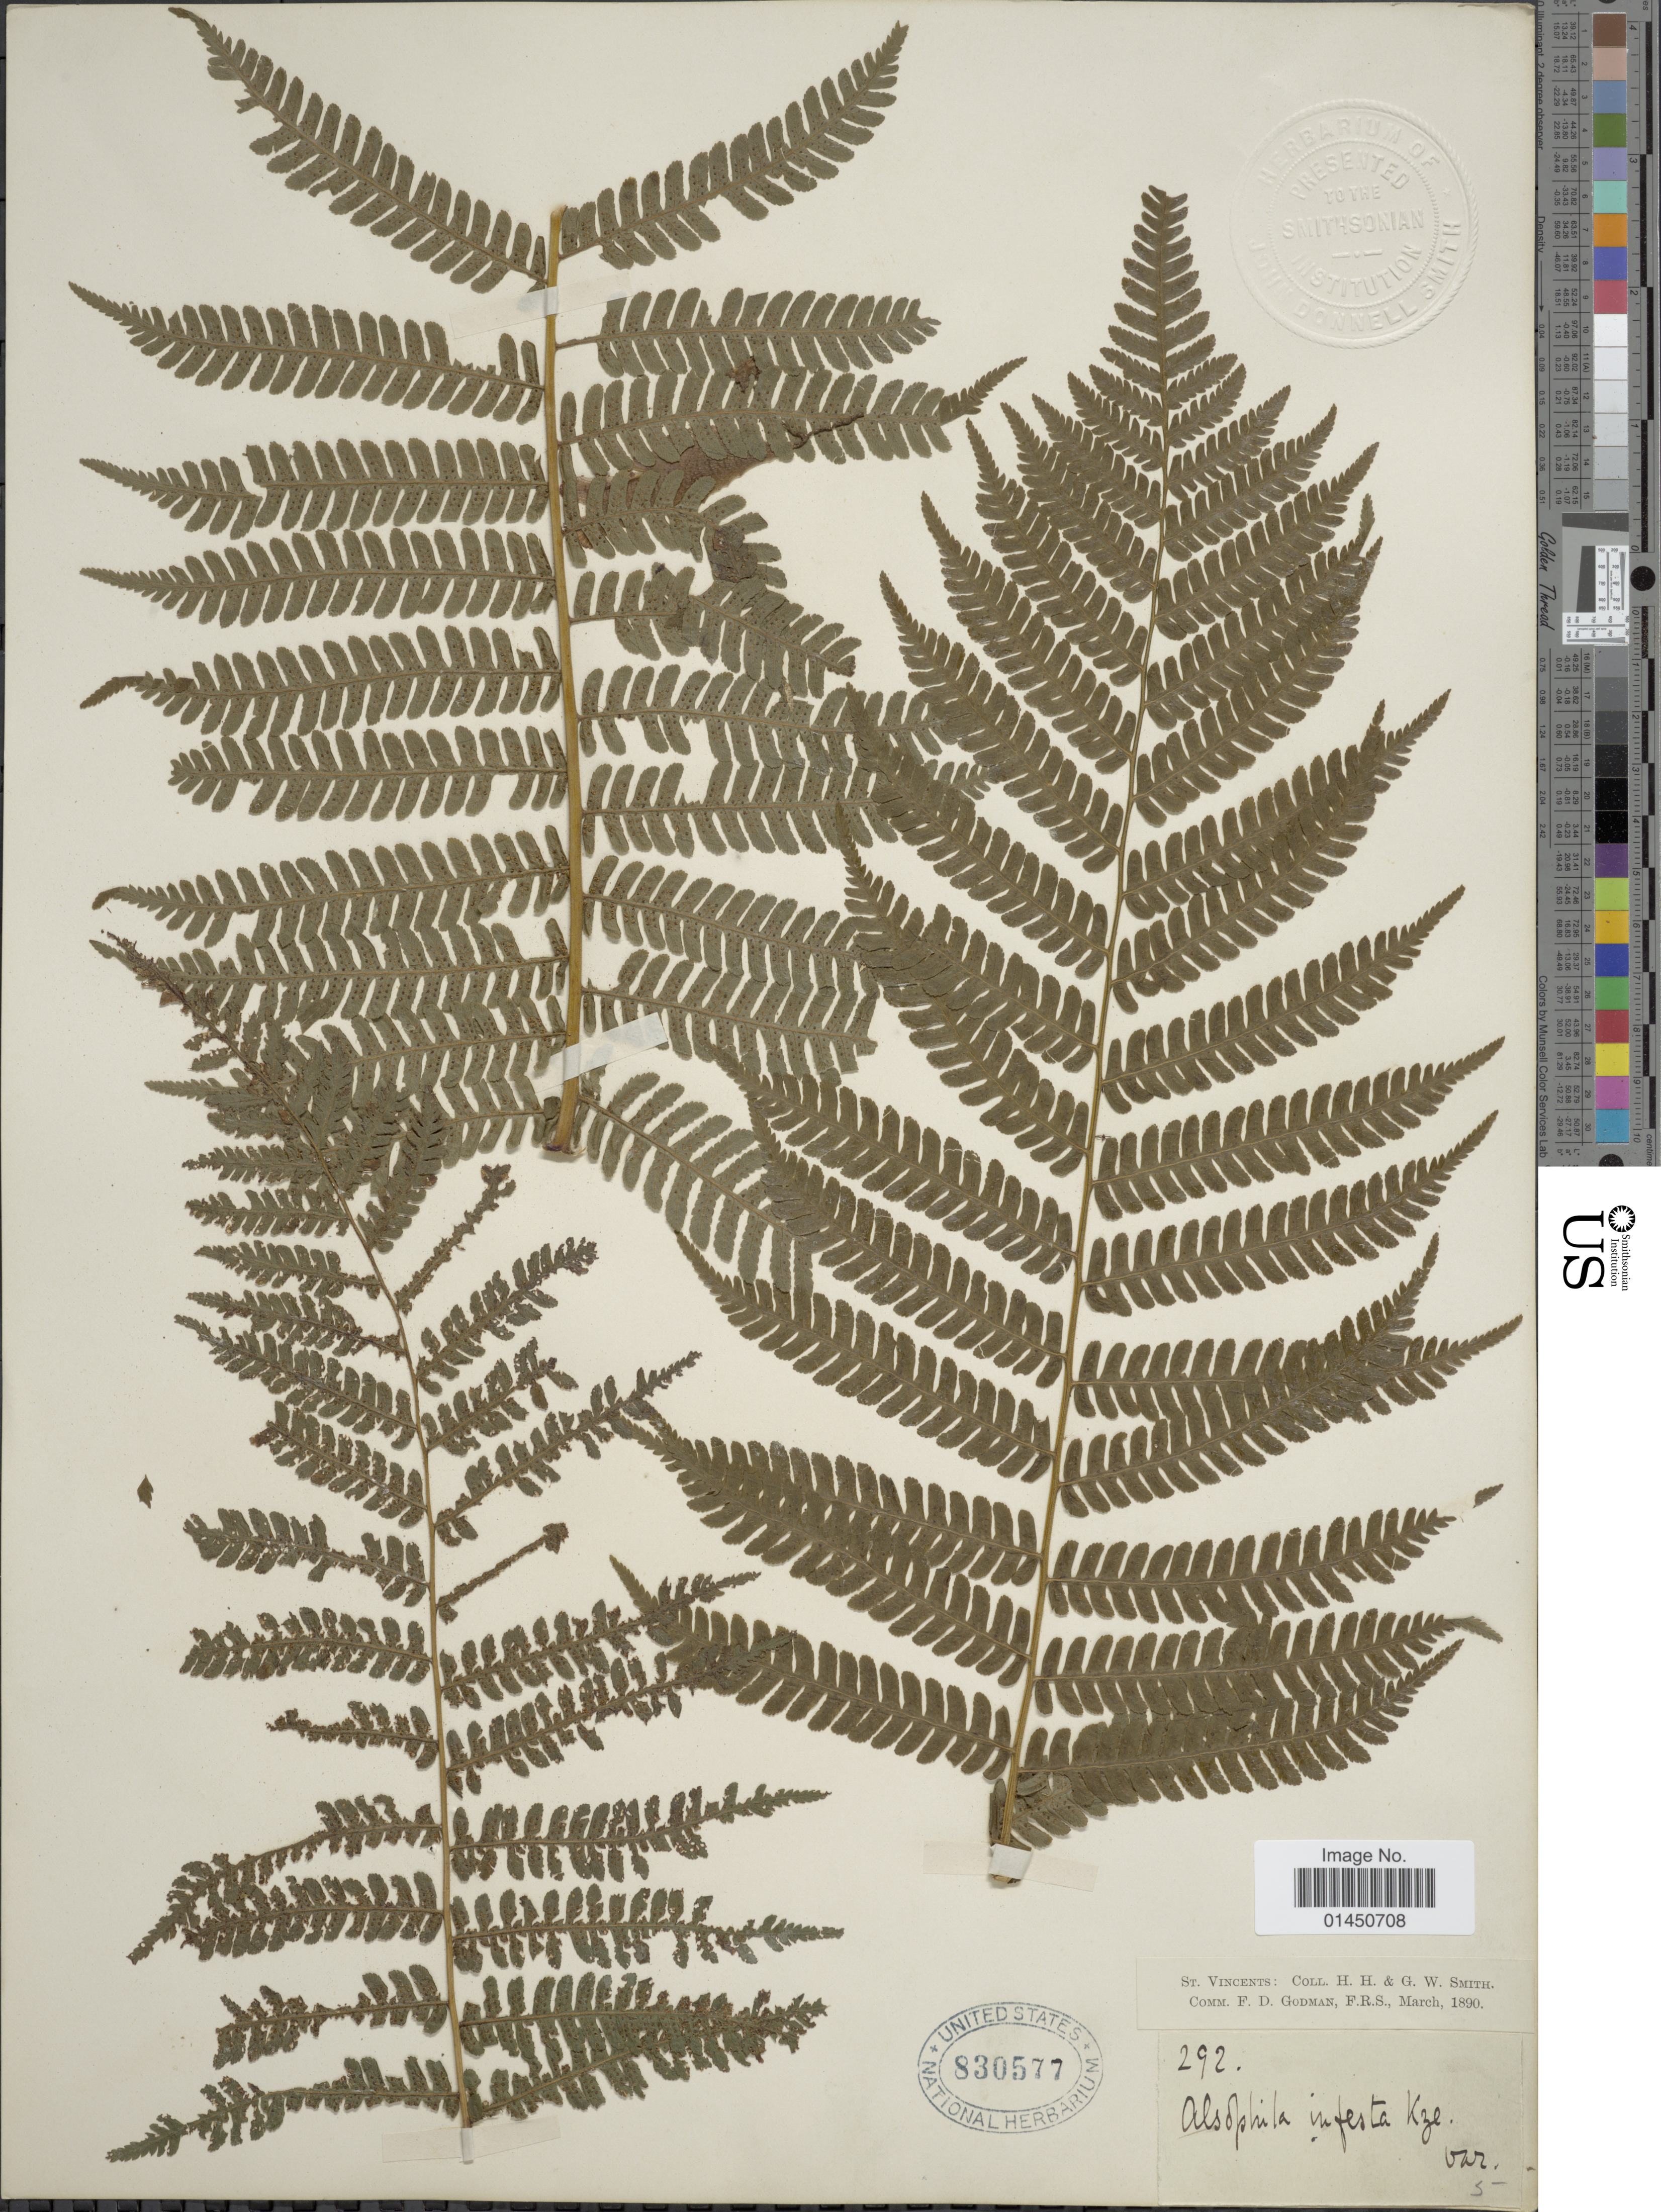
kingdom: Plantae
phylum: Tracheophyta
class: Polypodiopsida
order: Cyatheales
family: Cyatheaceae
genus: Cyathea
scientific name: Cyathea tenera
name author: (J. Sm. ex Hook.) T. Moore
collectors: H. H. Smith & G. Smith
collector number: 292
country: St. Vincent - Grenadines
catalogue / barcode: US 830577